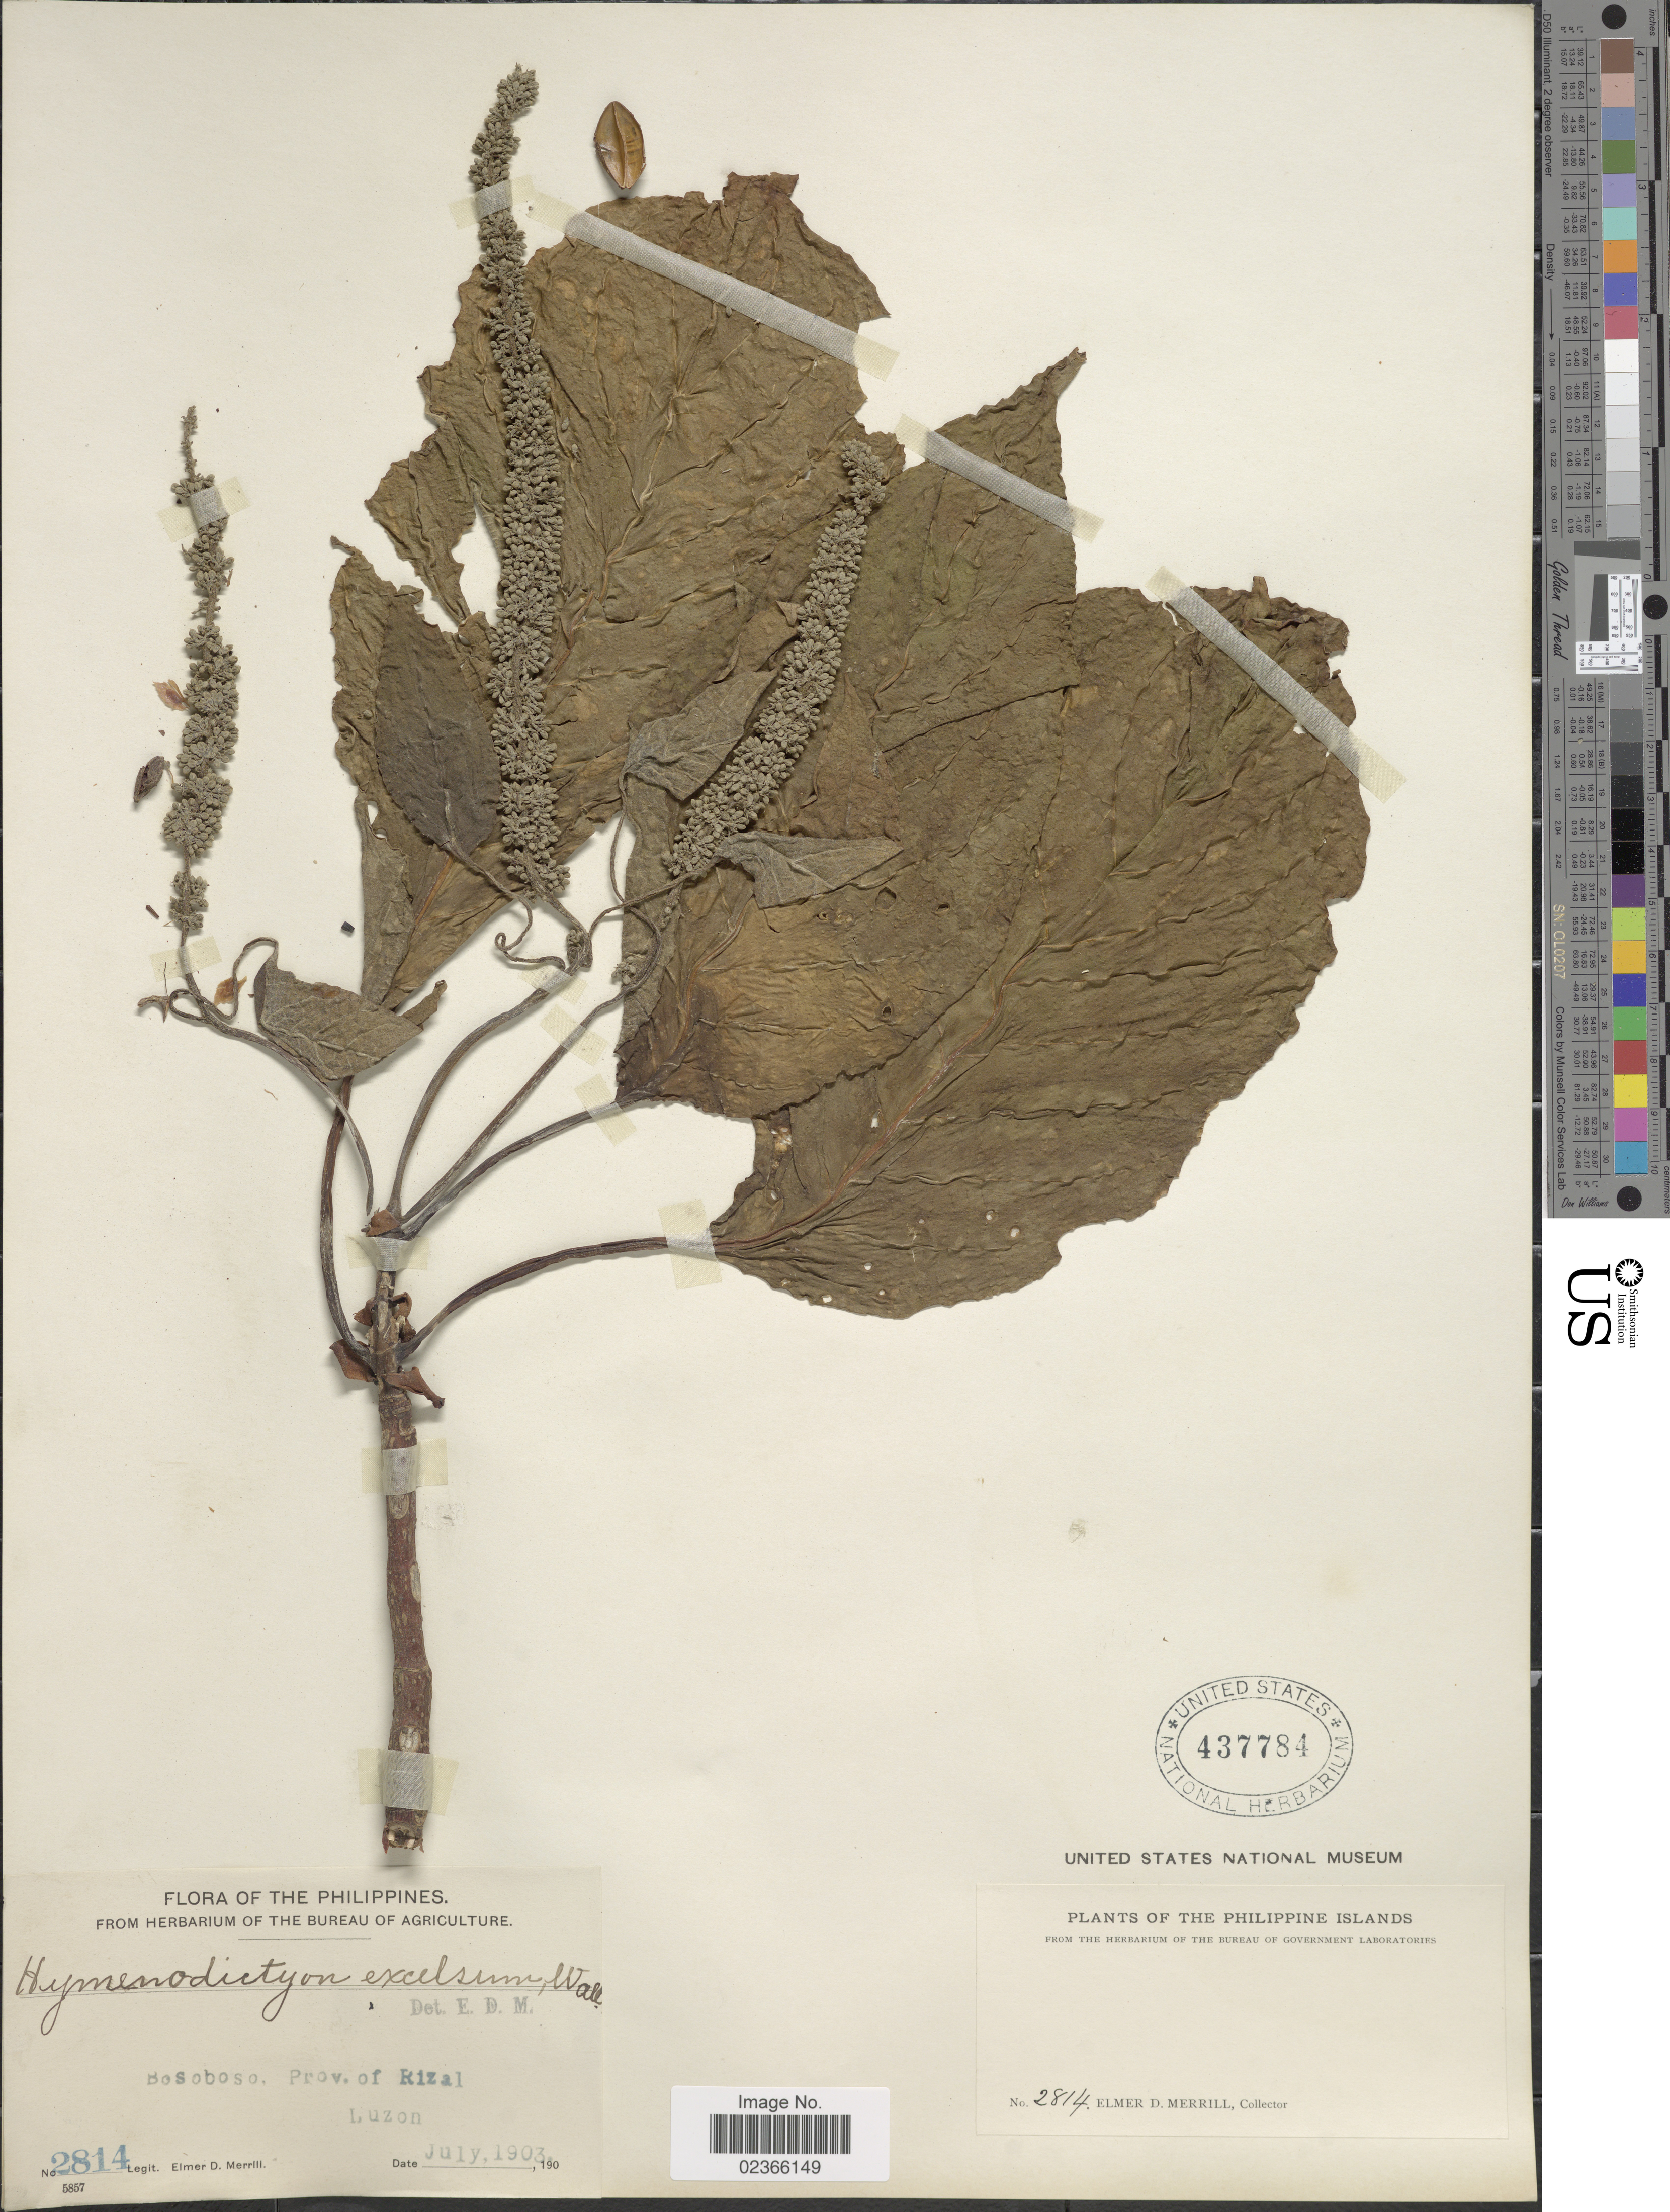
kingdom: Plantae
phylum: Tracheophyta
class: Magnoliopsida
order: Gentianales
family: Rubiaceae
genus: Hymenodictyon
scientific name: Hymenodictyon excelsum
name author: (Roxb.) Wall.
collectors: E. D. Merrill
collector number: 2814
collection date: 1903-07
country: Philippines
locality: Sosoboso, Prov. of Rizal. Luzon.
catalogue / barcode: US 437784